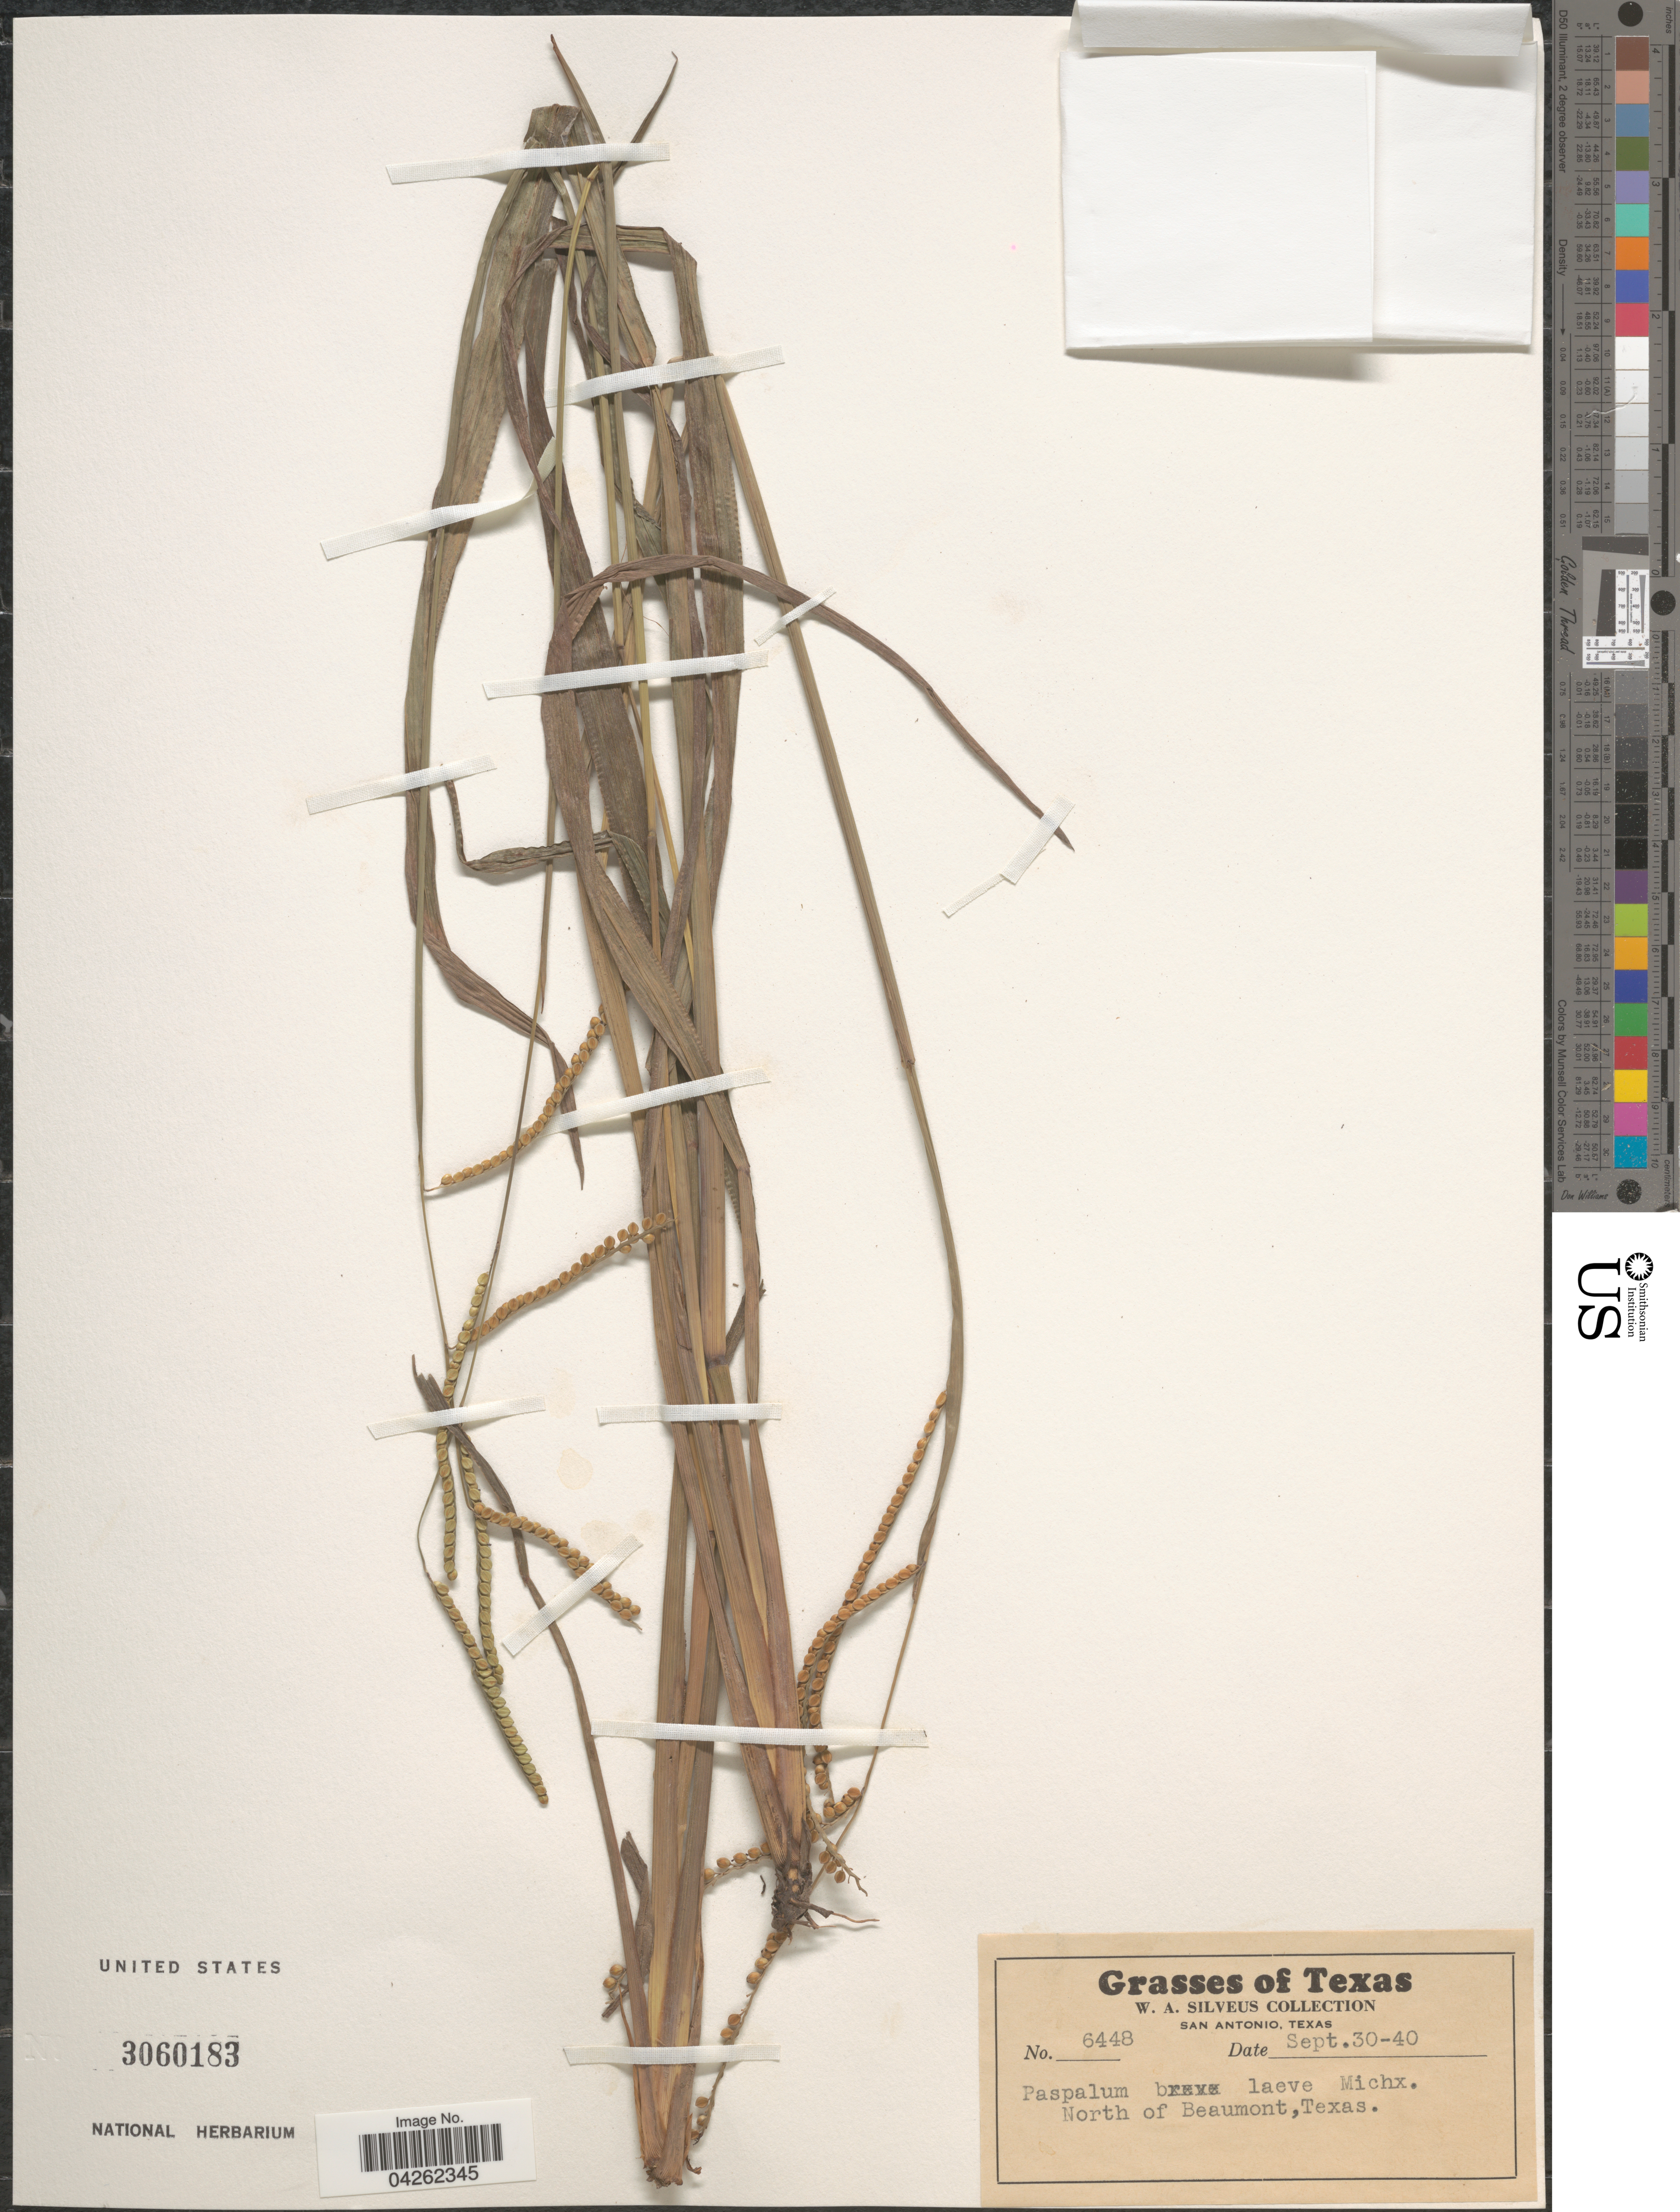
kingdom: Plantae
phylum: Tracheophyta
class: Liliopsida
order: Poales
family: Poaceae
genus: Paspalum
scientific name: Paspalum laeve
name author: Michx.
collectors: W. Silveus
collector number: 6448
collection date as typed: Transcribed d/m/y: 30/9/40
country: United States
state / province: Texas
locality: North of Beaumont.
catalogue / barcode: US 3060183